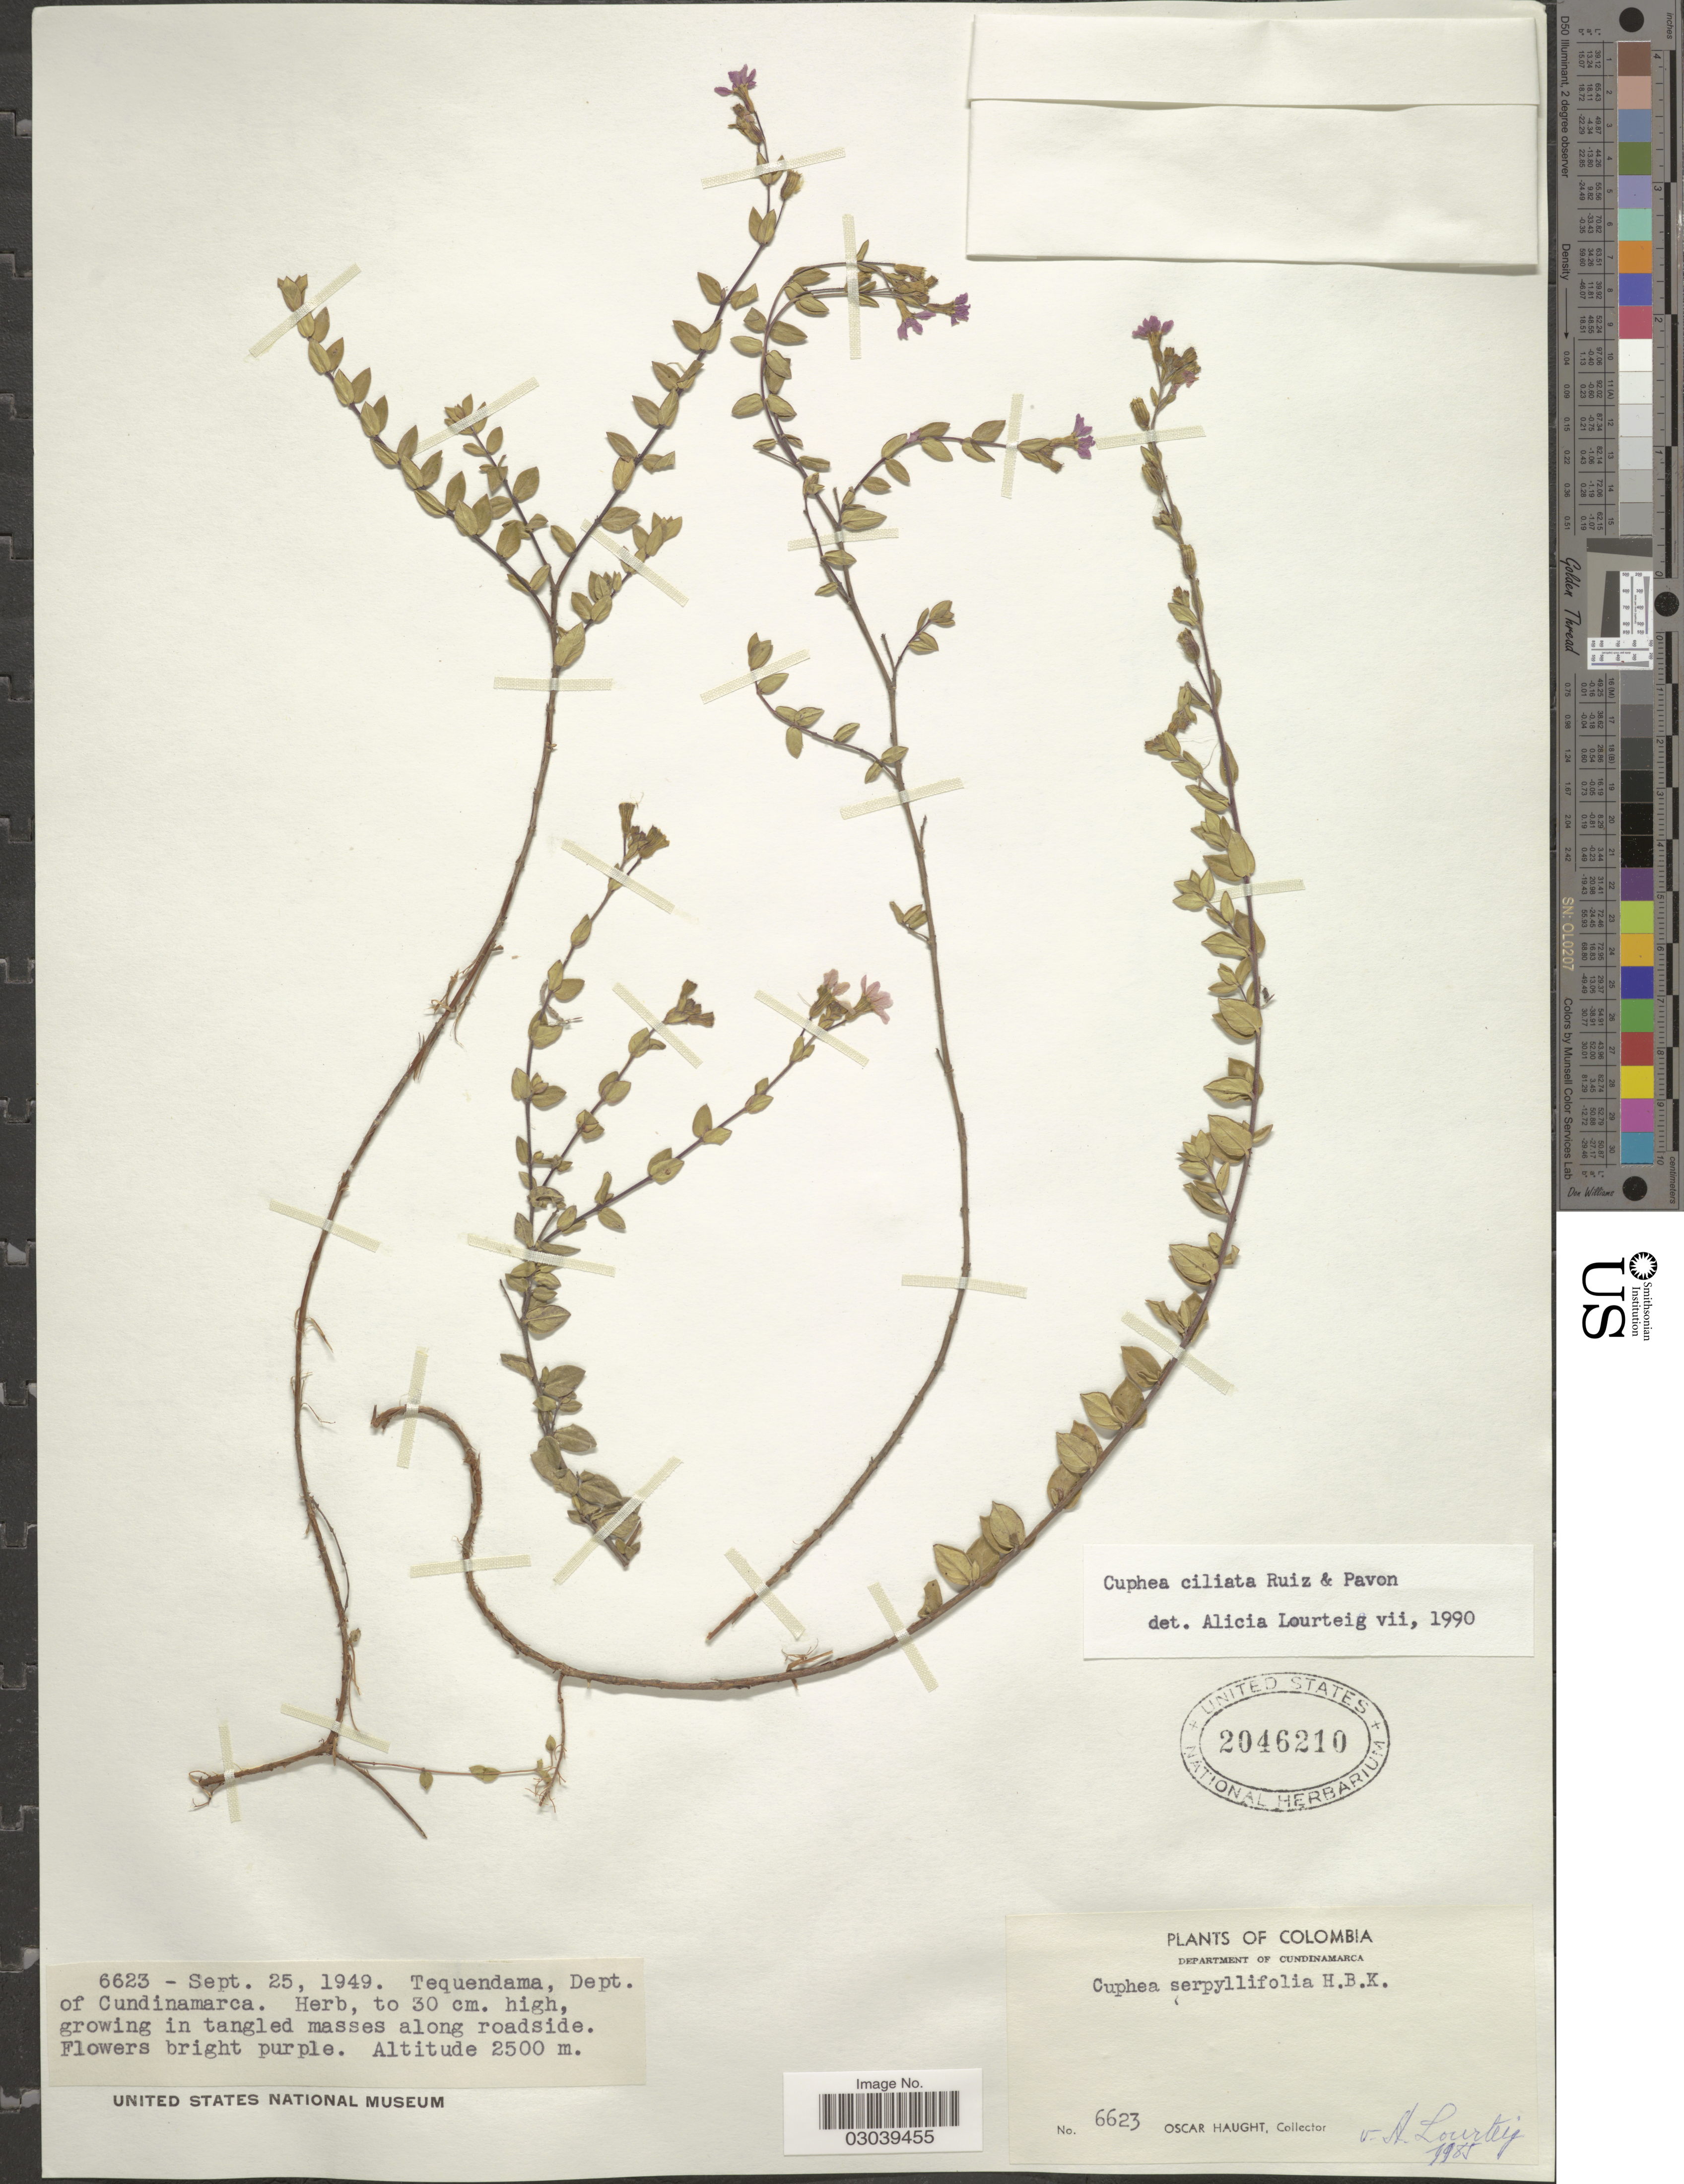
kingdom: Plantae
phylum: Tracheophyta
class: Magnoliopsida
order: Myrtales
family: Lythraceae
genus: Cuphea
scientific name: Cuphea ciliata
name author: Ruiz & Pav.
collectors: O. Haught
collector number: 6623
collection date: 1949-09-25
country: Colombia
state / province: Cundinamarca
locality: Department of Cundinamarca. Tequendama.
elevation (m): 2500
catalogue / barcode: US 2046210